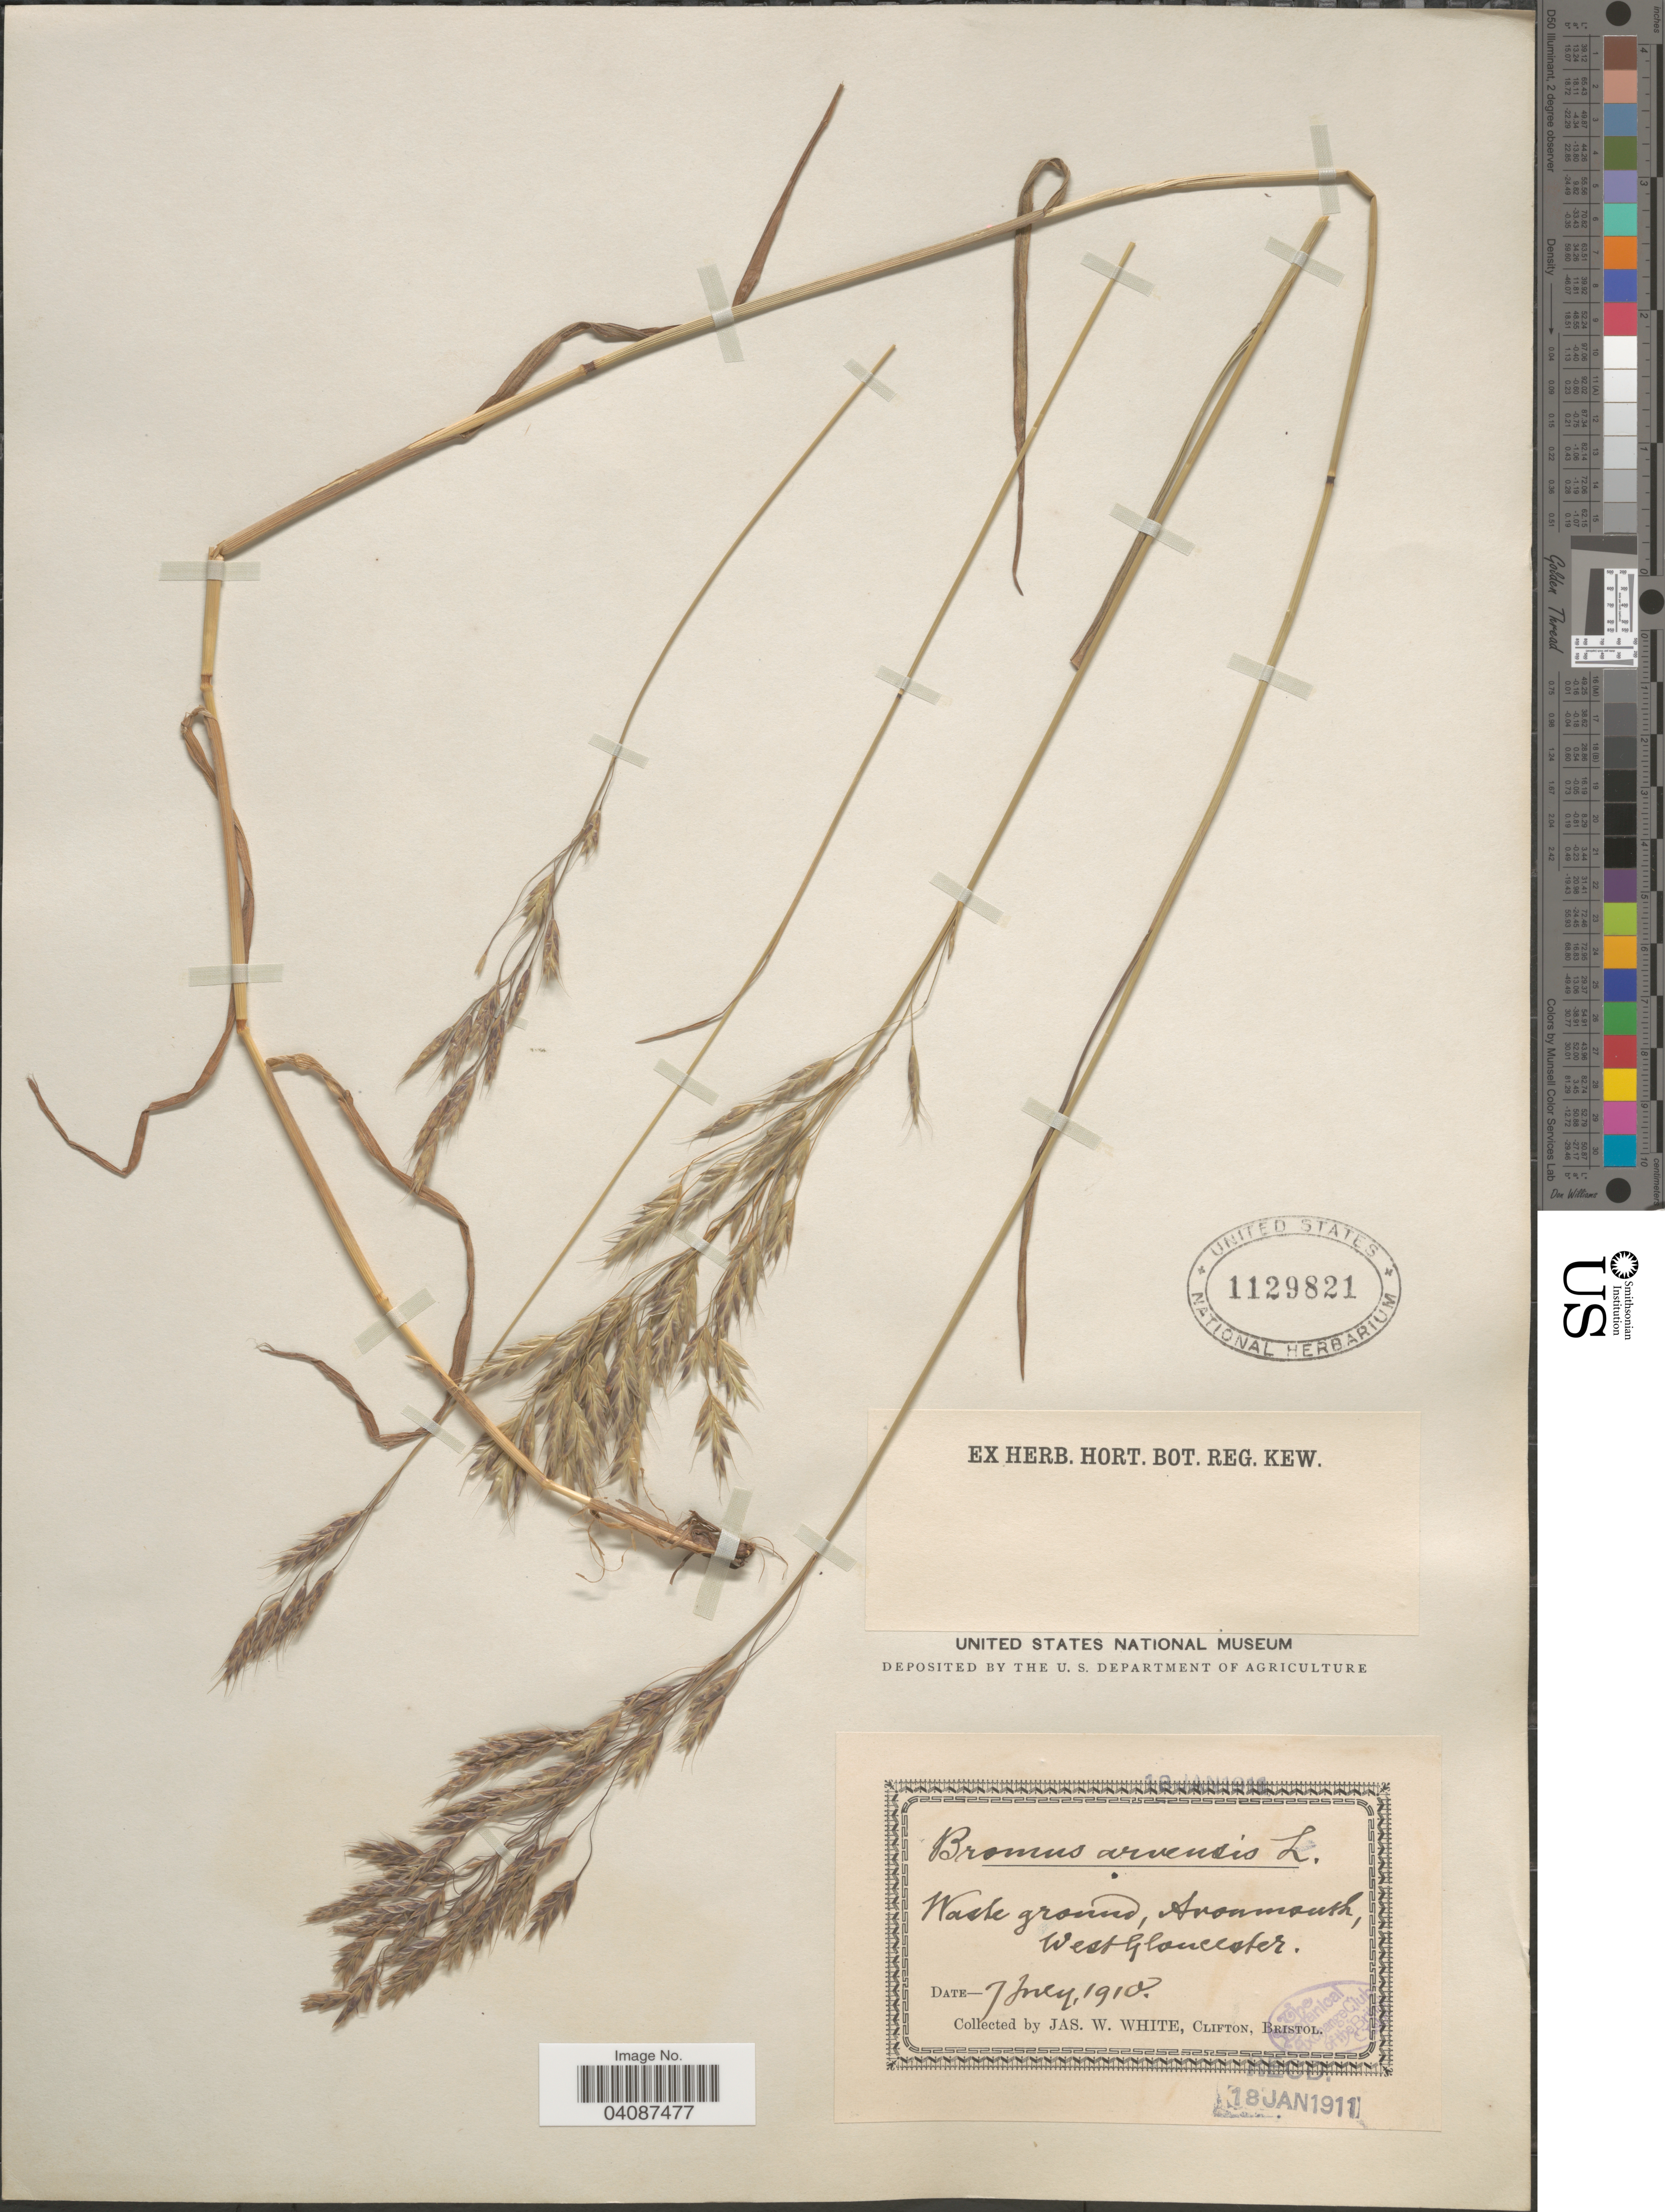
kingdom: Plantae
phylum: Tracheophyta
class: Liliopsida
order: Poales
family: Poaceae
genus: Bromus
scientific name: Bromus arvensis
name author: L.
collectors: J. T. White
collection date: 1910-07-07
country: United Kingdom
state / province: England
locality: Waste ground, Avonmouth, West Gloucester.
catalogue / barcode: US 1129821